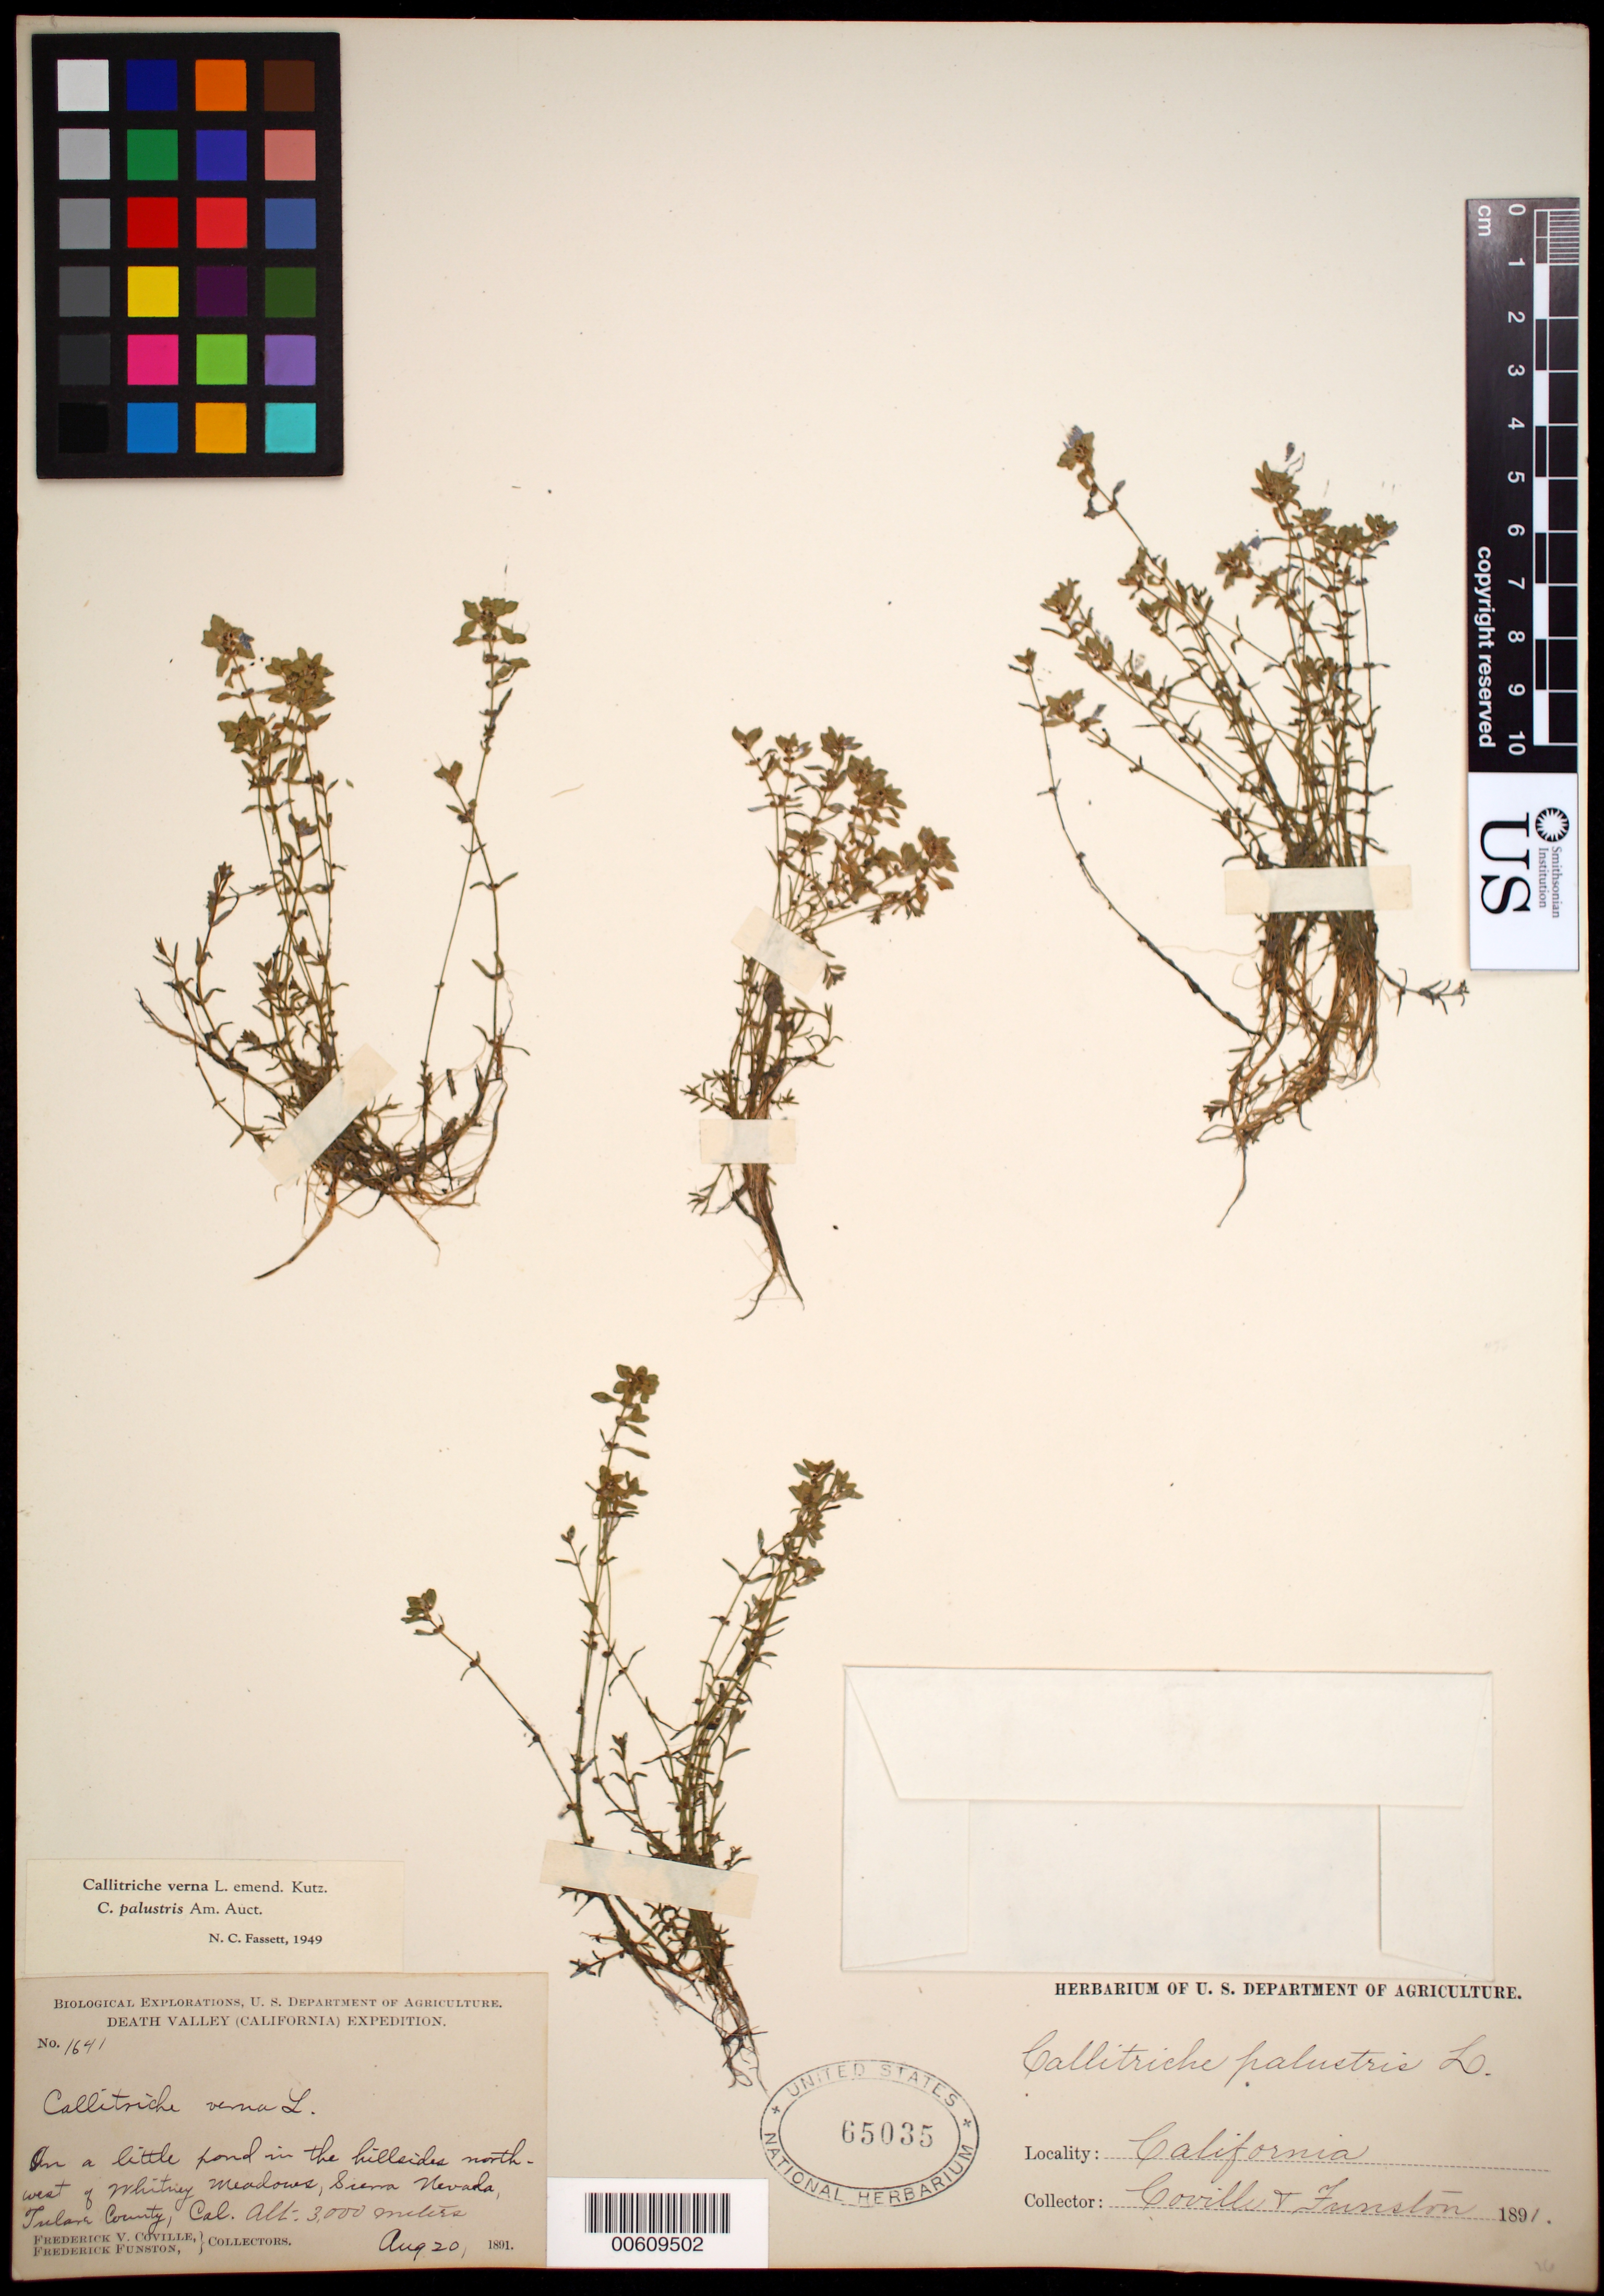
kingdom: Plantae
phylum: Tracheophyta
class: Magnoliopsida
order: Lamiales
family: Plantaginaceae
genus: Callitriche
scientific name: Callitriche verna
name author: L.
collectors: F. V. Coville & F. Funston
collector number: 1641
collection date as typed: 20 Aug 1891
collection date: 1891-08-20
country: United States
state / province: California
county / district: Tulare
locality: W of Whitney Meadows, Sierra Neveda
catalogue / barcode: US 65035